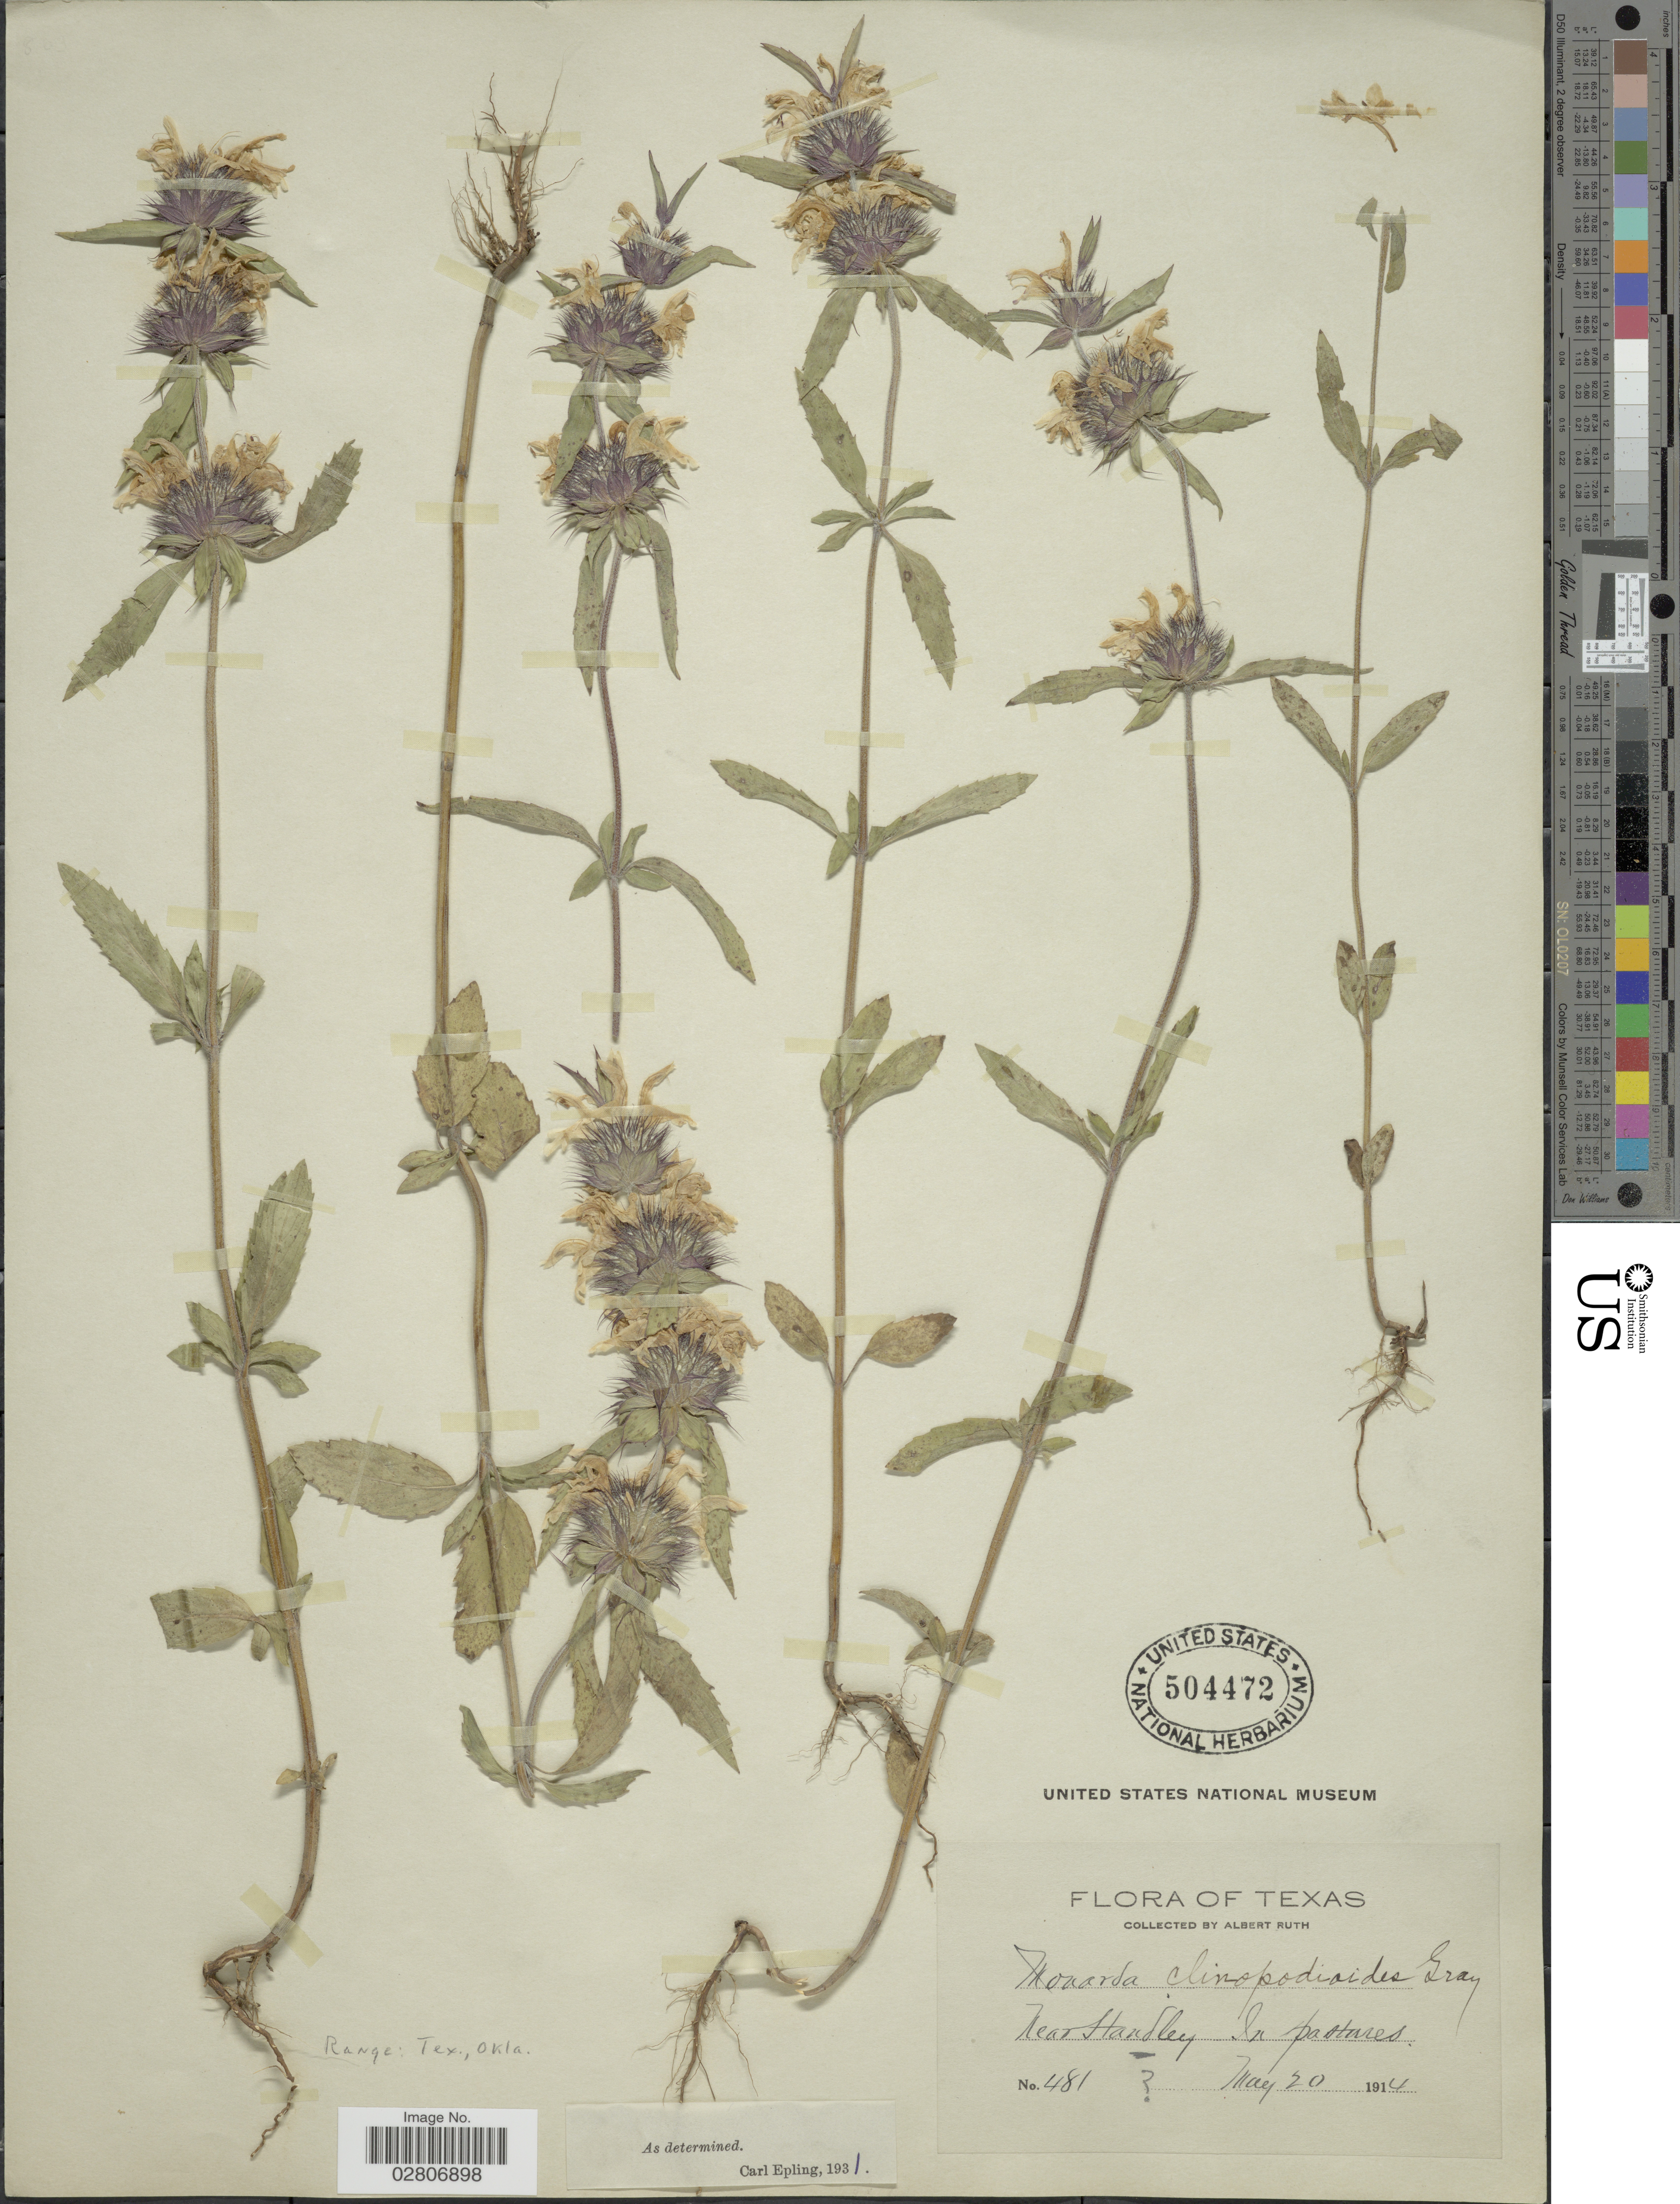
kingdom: Plantae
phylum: Tracheophyta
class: Magnoliopsida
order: Lamiales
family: Lamiaceae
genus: Monarda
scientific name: Monarda clinopodioides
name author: A. Gray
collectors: A. Ruth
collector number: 481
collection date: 1914-05-20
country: United States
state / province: Texas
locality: Near Standley. In pastures.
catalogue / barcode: US 504472